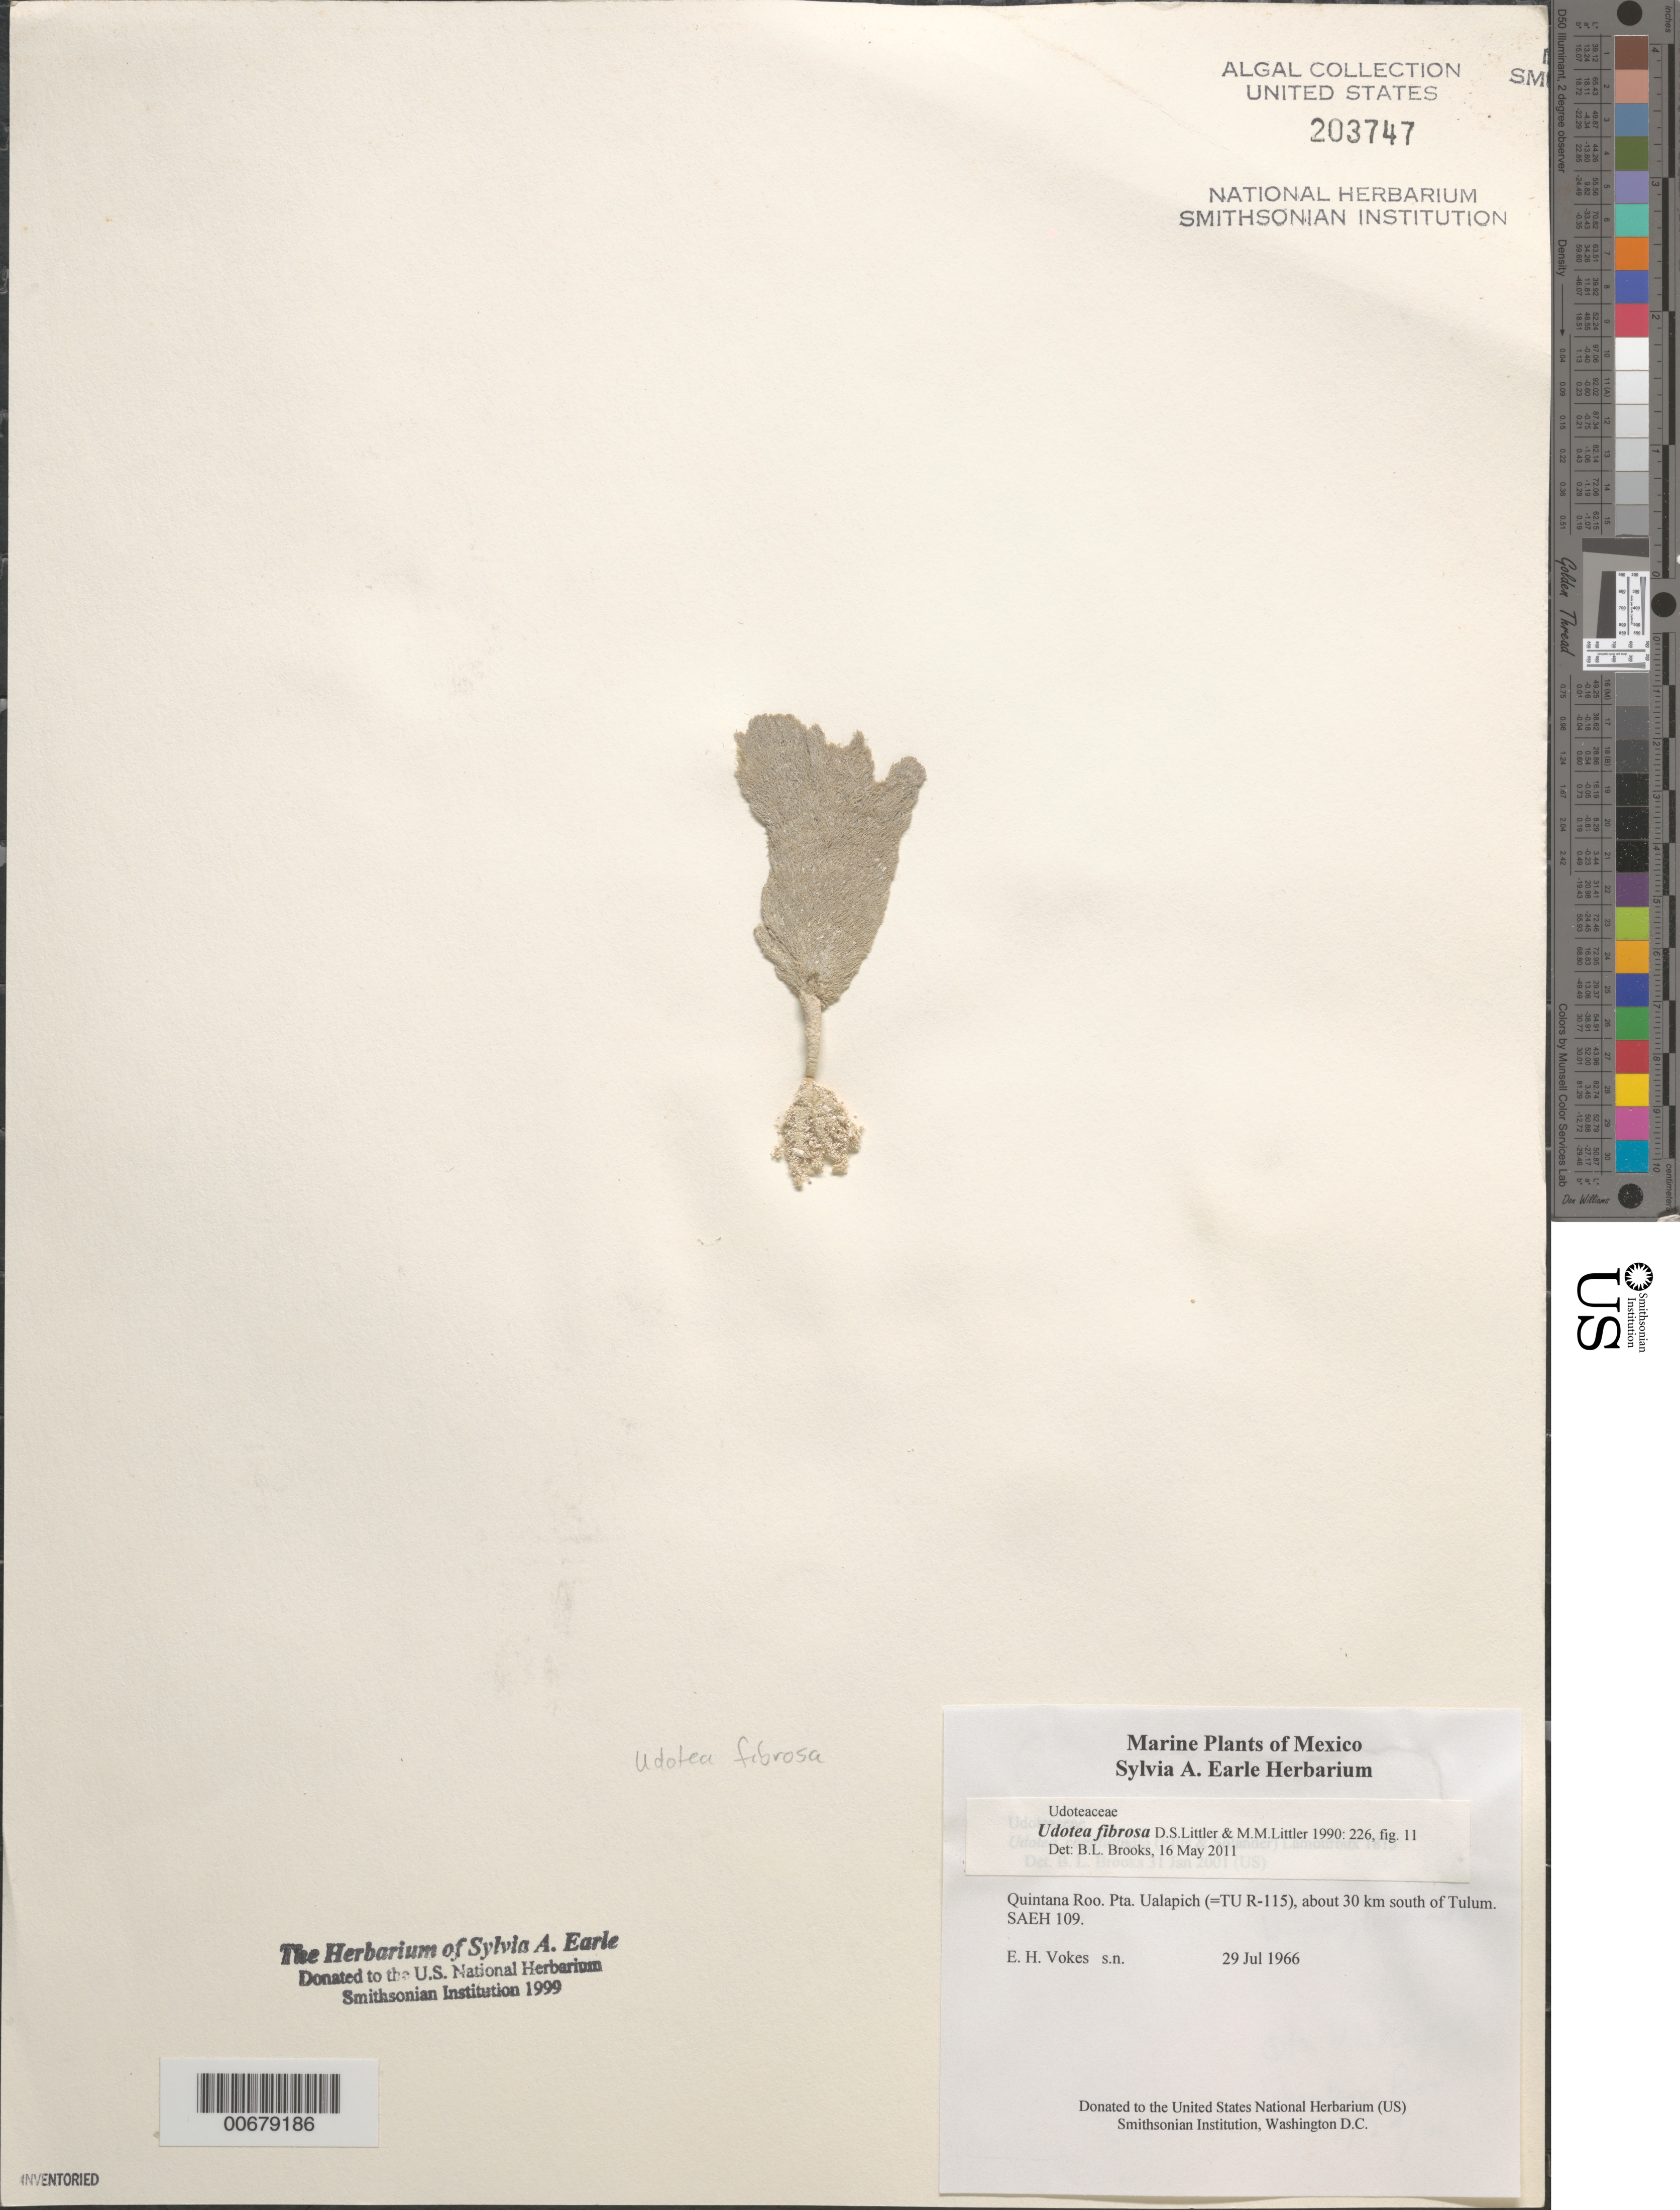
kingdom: Plantae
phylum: Chlorophyta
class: Ulvophyceae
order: Bryopsidales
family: Udoteaceae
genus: Udotea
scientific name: Udotea fibrosa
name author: D.S. Littler & Littler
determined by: Brooks, B. L., (BOT), Smithsonian Institution - National Museum of Natural History (UNITED STATES)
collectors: E. Vokes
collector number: SAEH 109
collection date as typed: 29 Jul 1966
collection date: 1966-07-29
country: Mexico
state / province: Quintana Roo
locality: Punta Ualapich (TU R-115), ca. 30 km south of Tulum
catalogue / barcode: US 203747